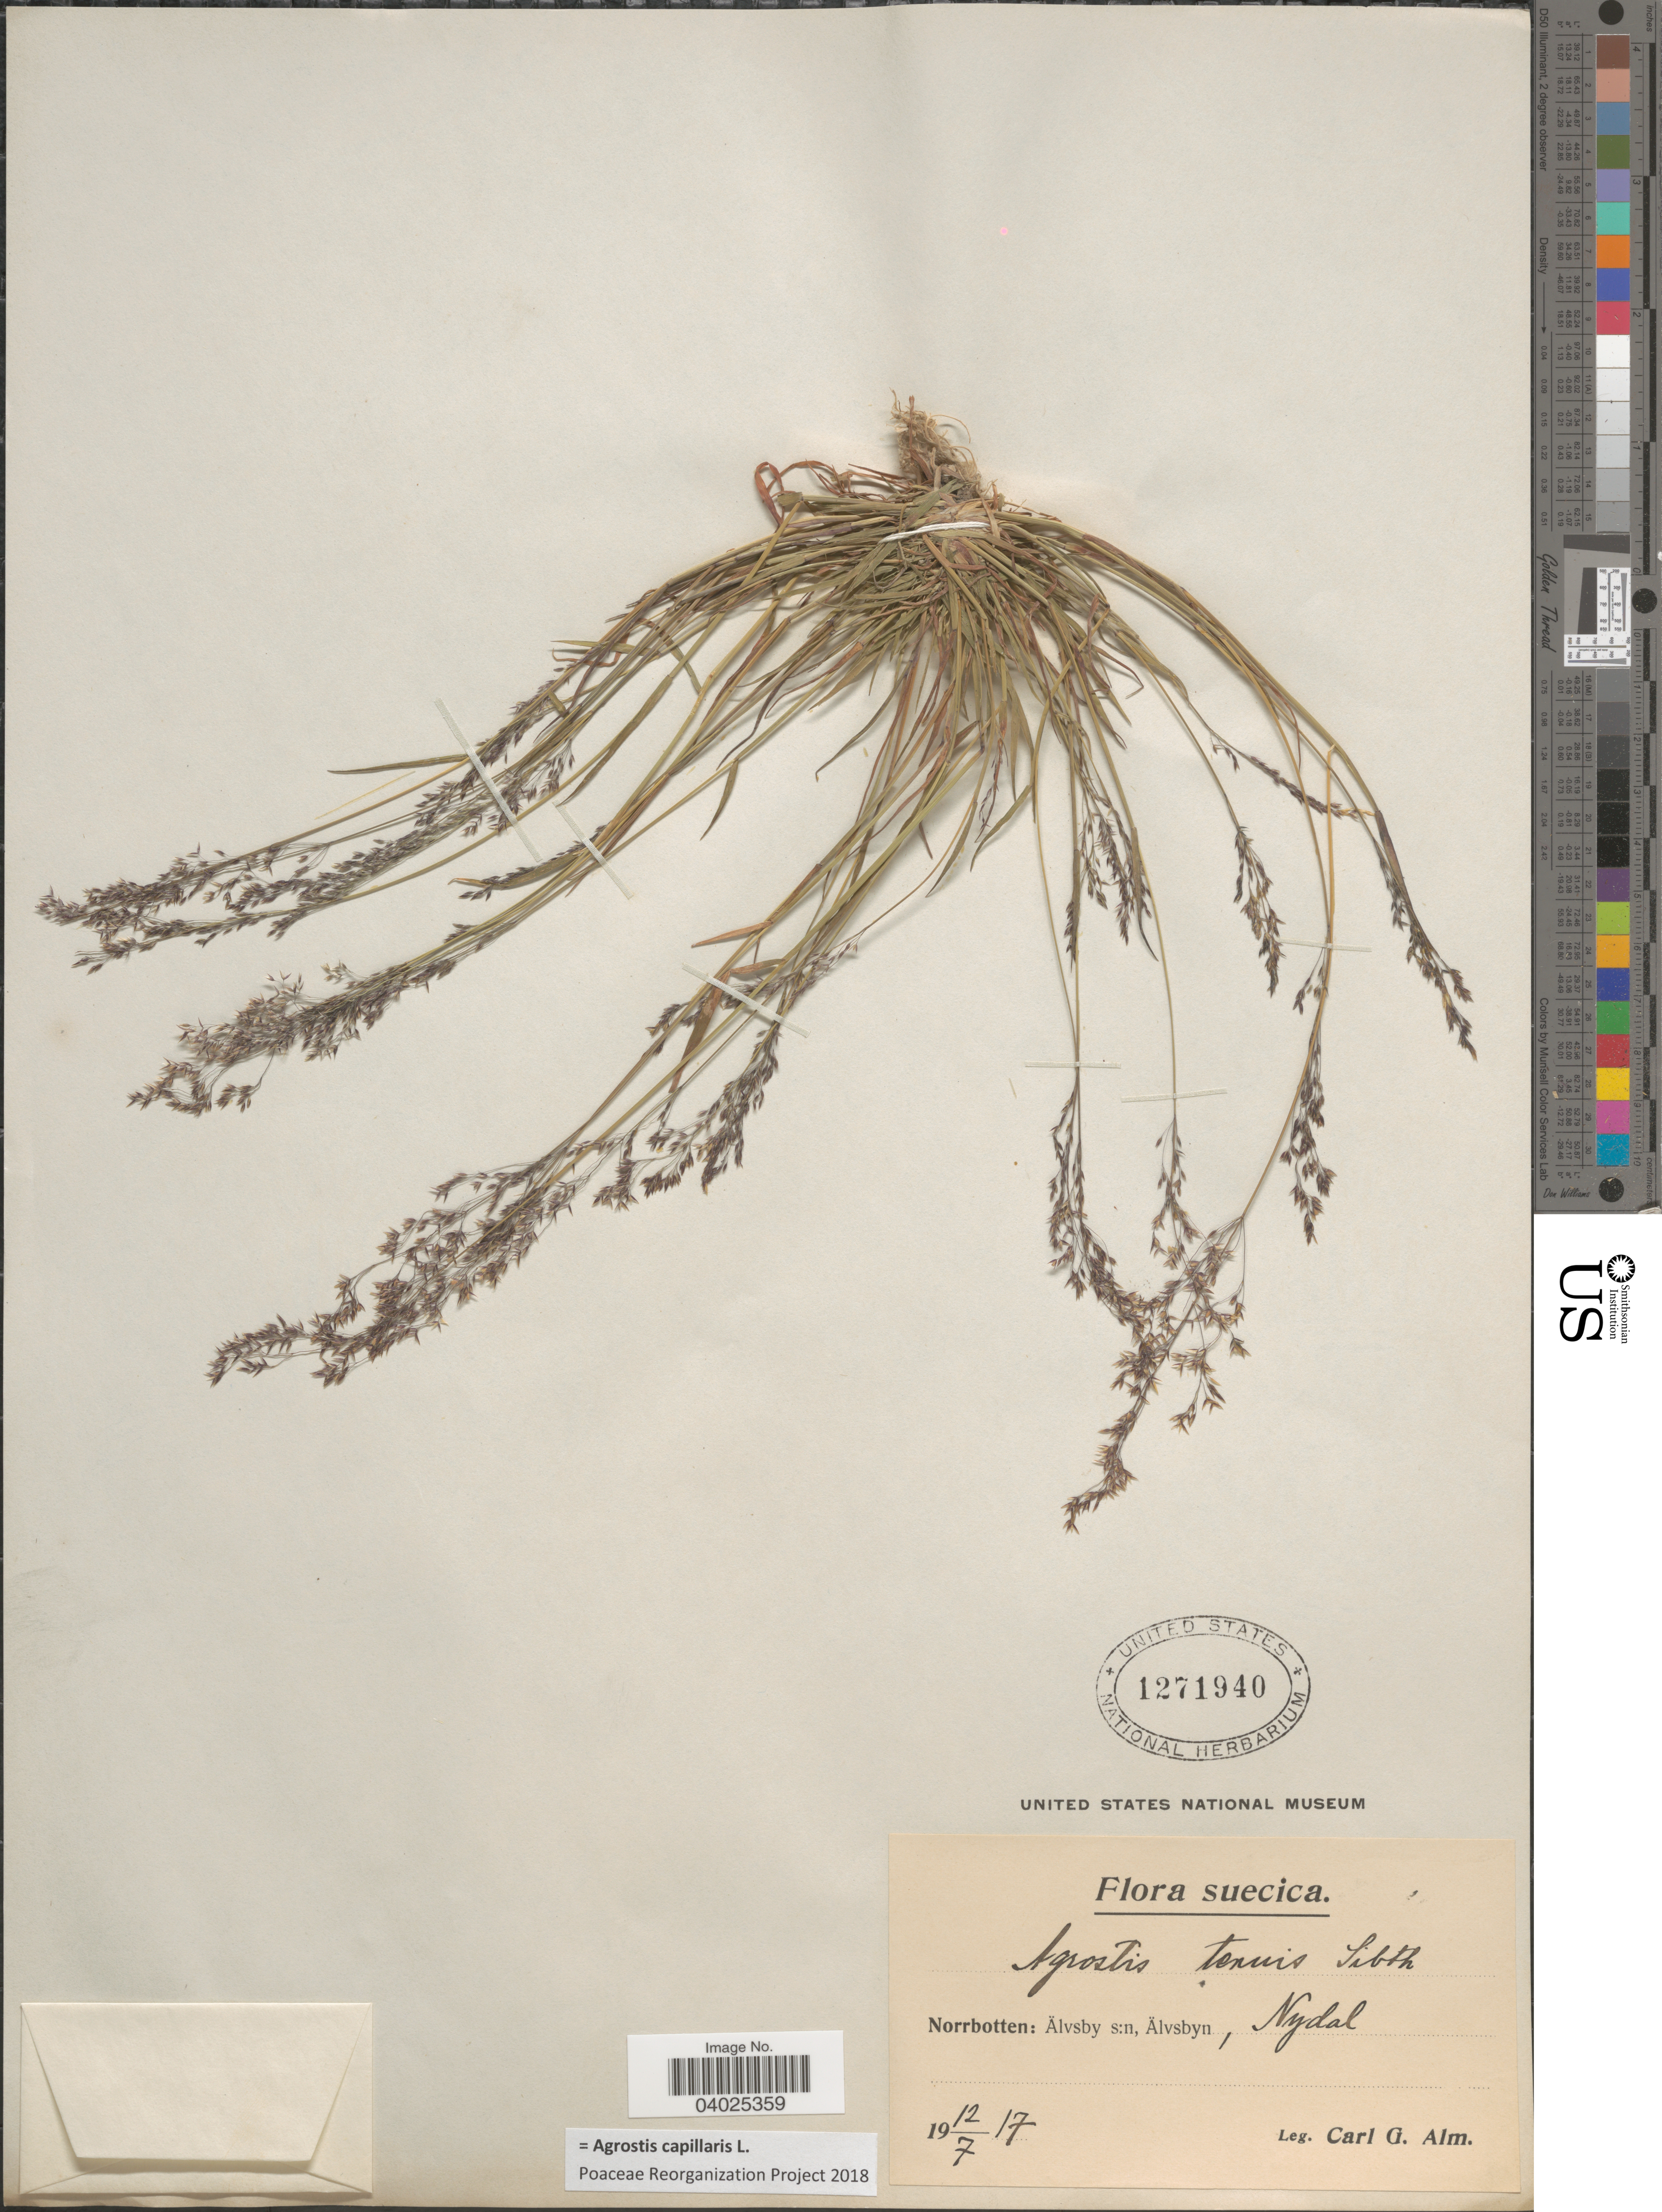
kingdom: Plantae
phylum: Tracheophyta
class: Liliopsida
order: Poales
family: Poaceae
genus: Agrostis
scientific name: Agrostis capillaris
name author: L.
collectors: C. G. Alm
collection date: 1917-07-12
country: Sweden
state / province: Norrbotten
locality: Suecica. Älvsby s:n, Älvsbyn, Nydal.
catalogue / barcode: US 1271940